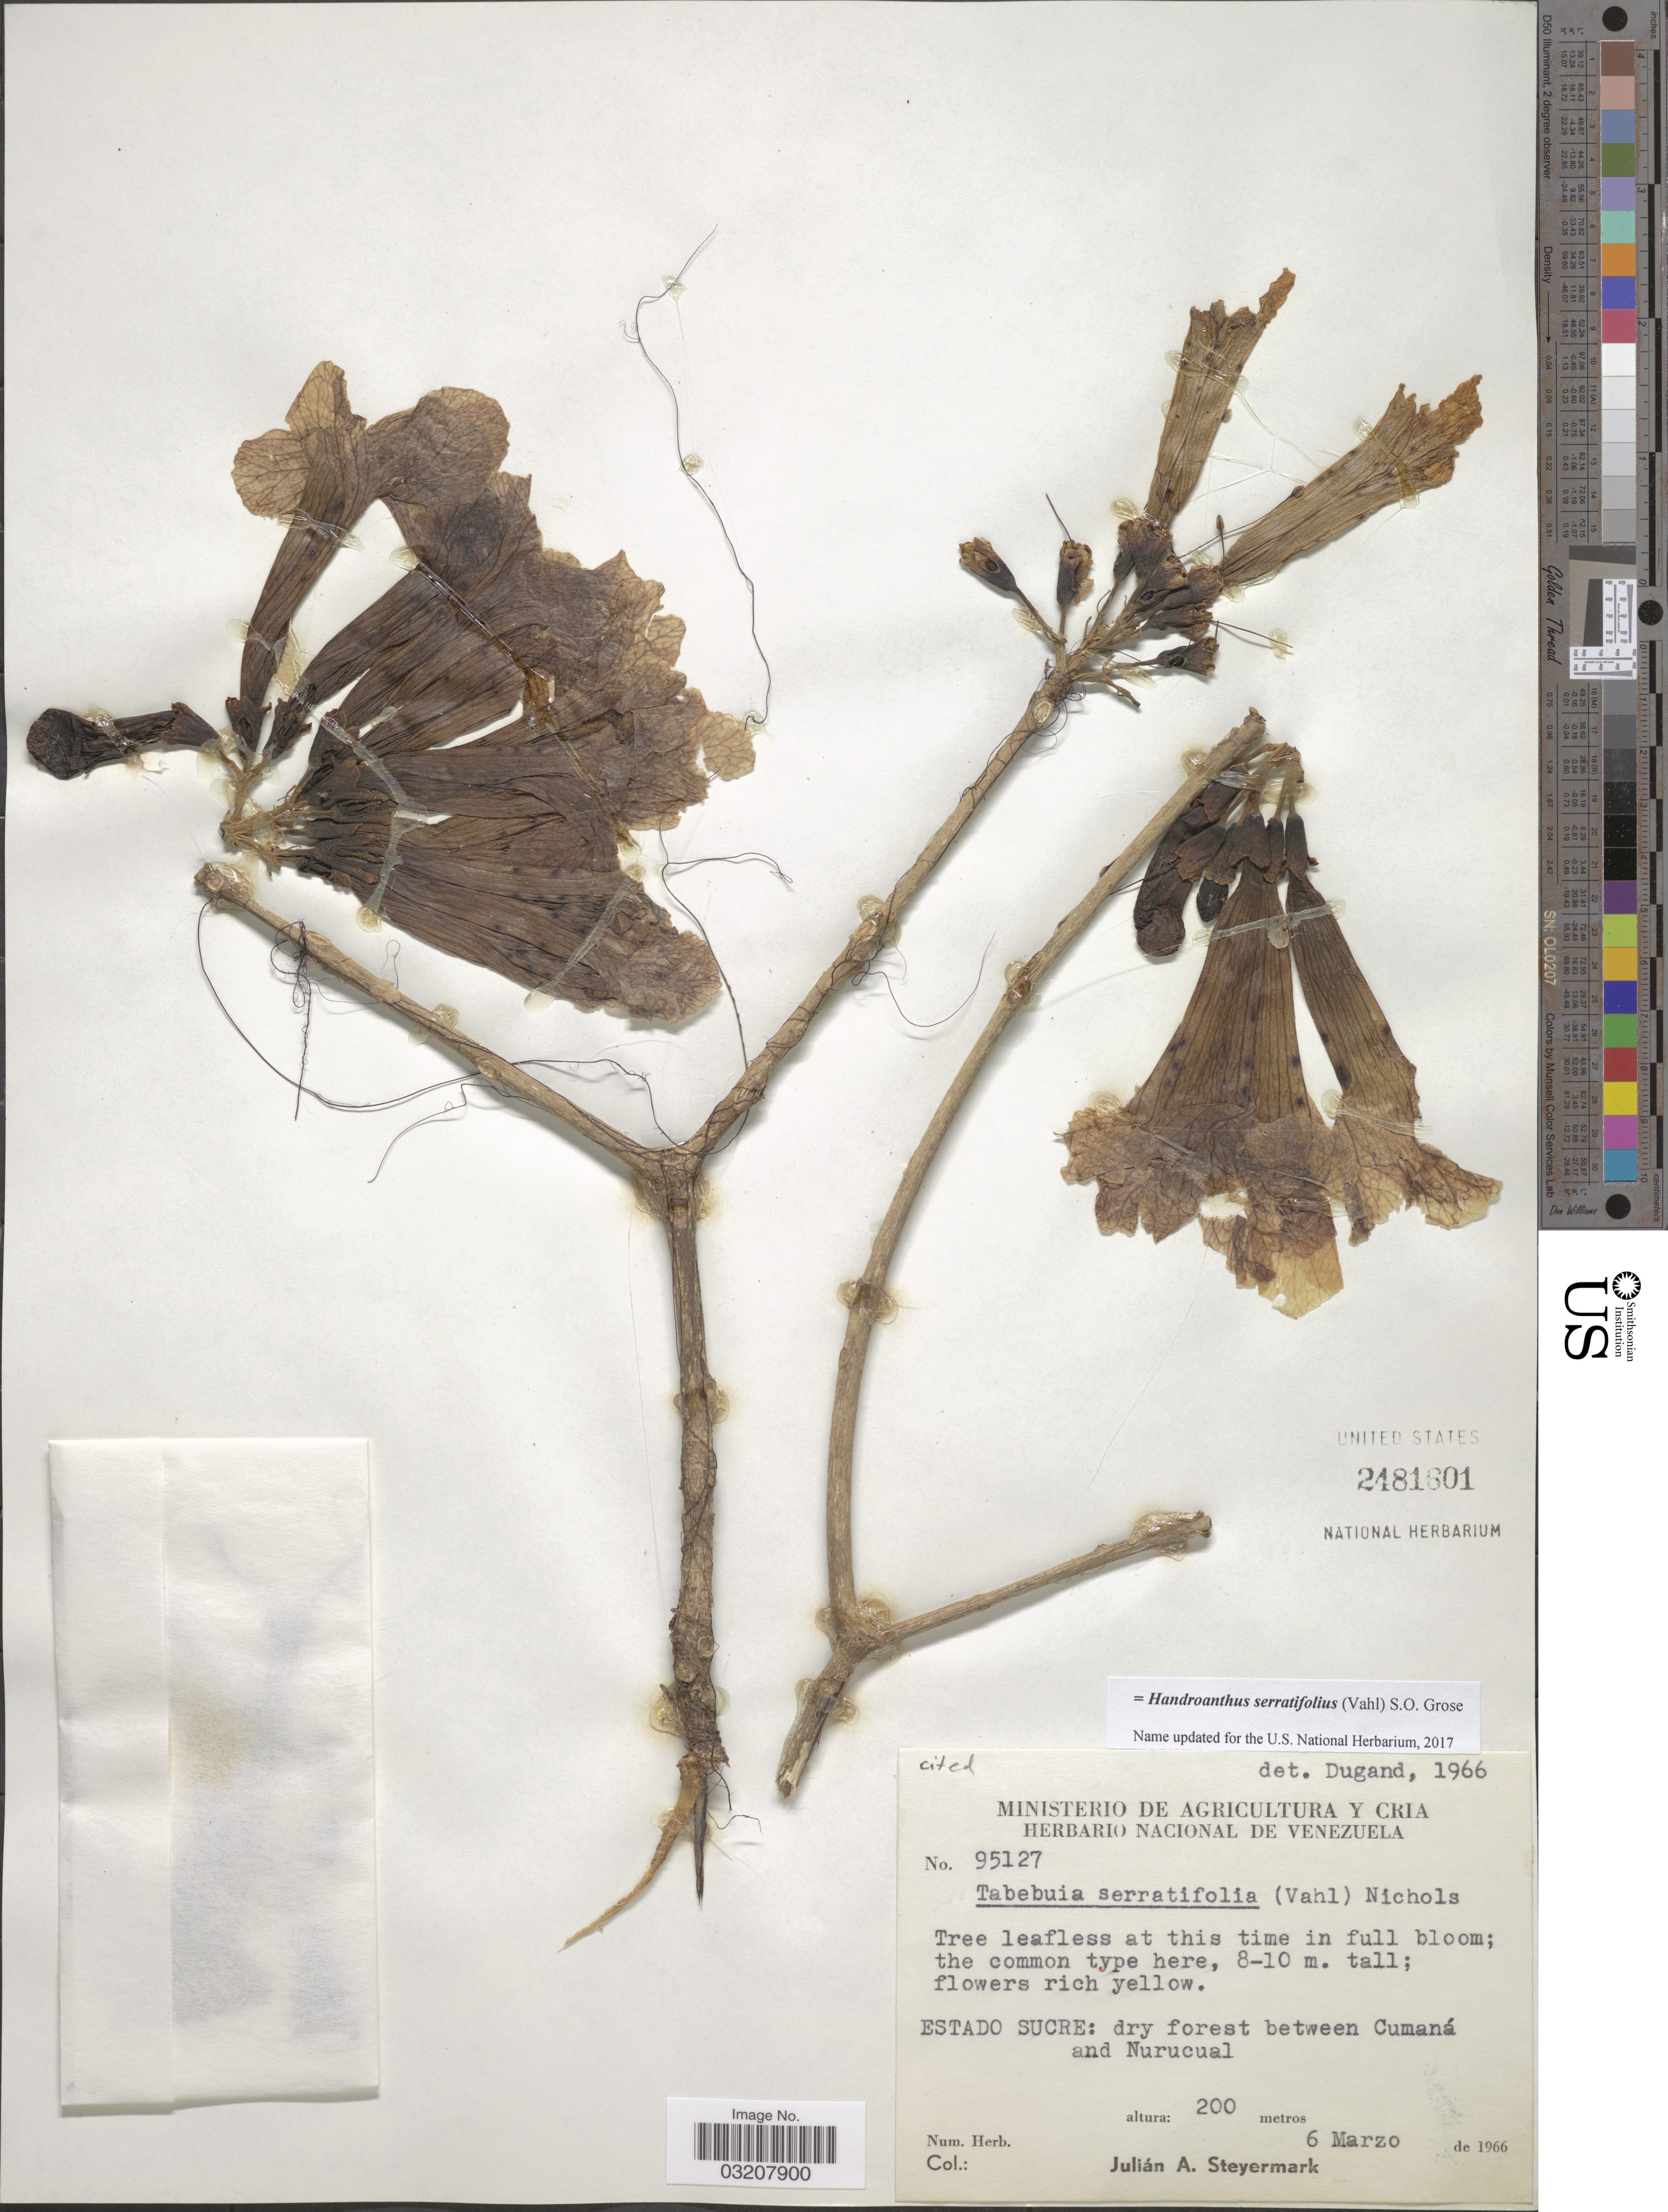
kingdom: Plantae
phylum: Tracheophyta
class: Magnoliopsida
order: Lamiales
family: Bignoniaceae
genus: Handroanthus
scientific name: Handroanthus serratifolius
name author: (Vahl) S.O. Grose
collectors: J. Steyermark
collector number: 95127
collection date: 1966-03-06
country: Venezuela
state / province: Sucre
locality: Dry forest between Cumaná and Nurucual.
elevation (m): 200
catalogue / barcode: US 2481601